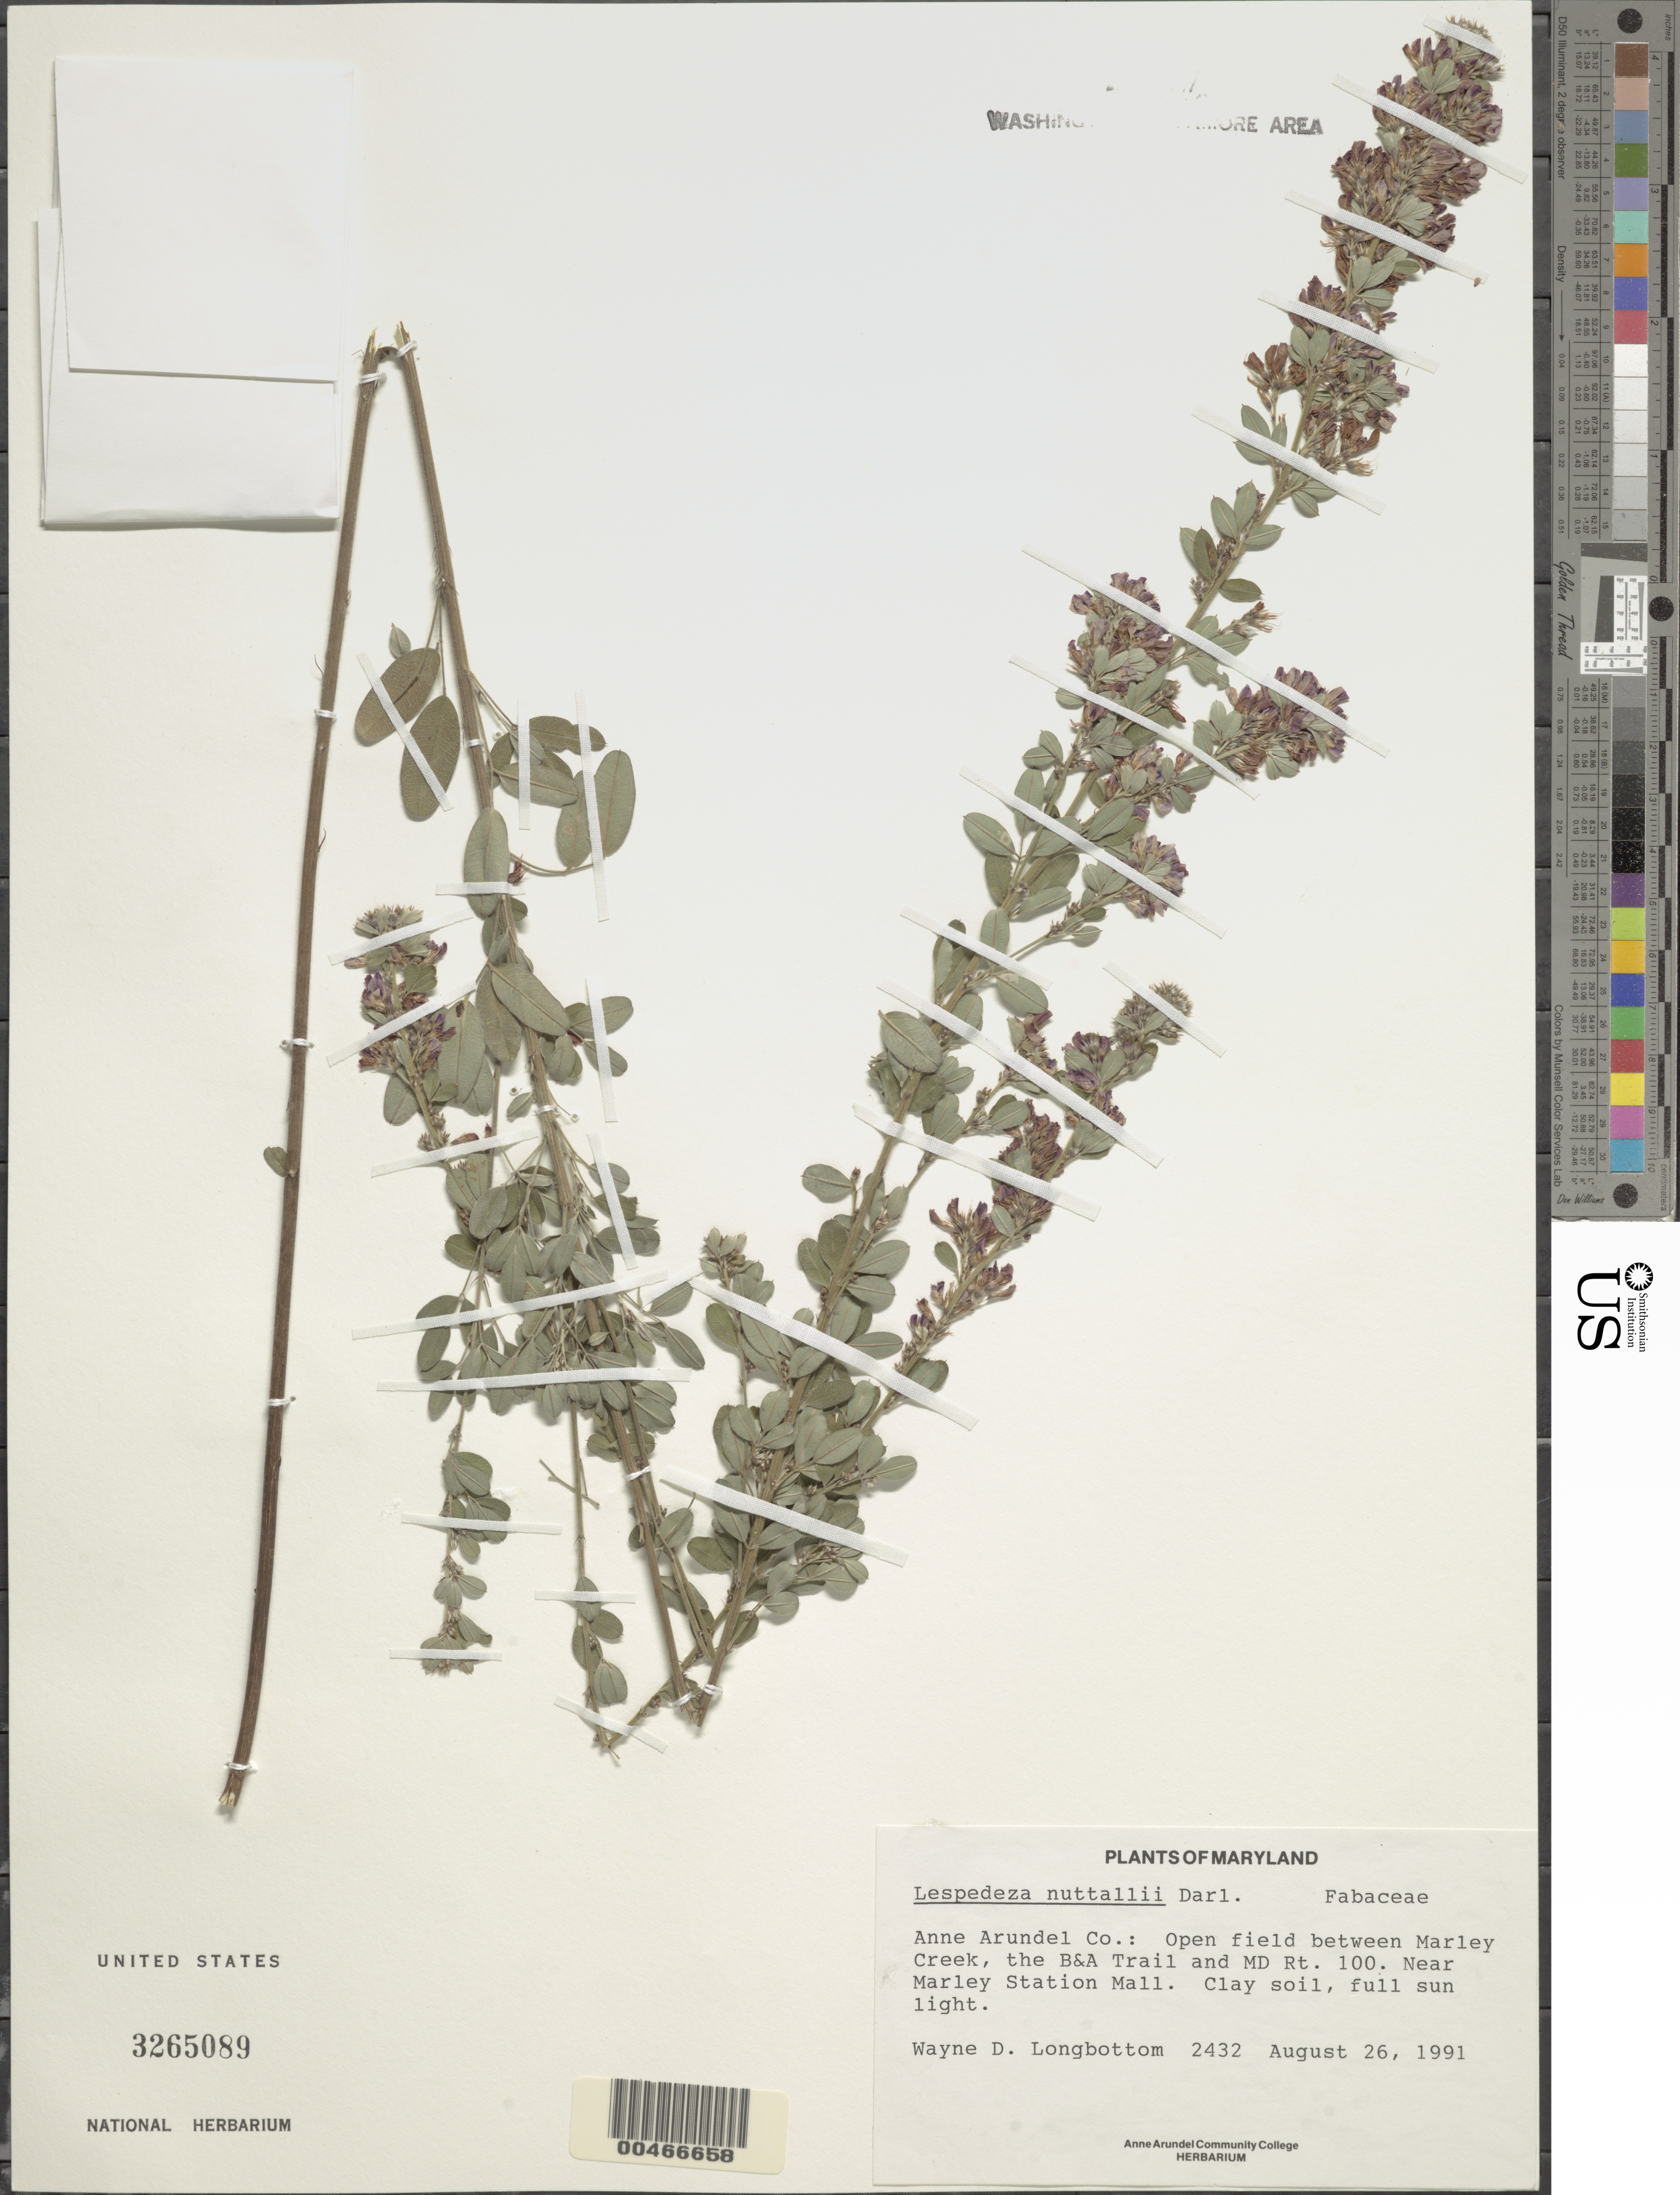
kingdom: Plantae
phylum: Tracheophyta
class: Magnoliopsida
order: Fabales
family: Fabaceae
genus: Lespedeza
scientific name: Lespedeza nuttallii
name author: Darl.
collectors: W. D. Longbottom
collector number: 2432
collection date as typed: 26 Aug 1991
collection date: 1991-08-26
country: United States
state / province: Maryland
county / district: Anne Arundel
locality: Between Marley Creek, the B&A Trail and MD Rt 100, near Marley Station Mall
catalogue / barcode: US 3265089